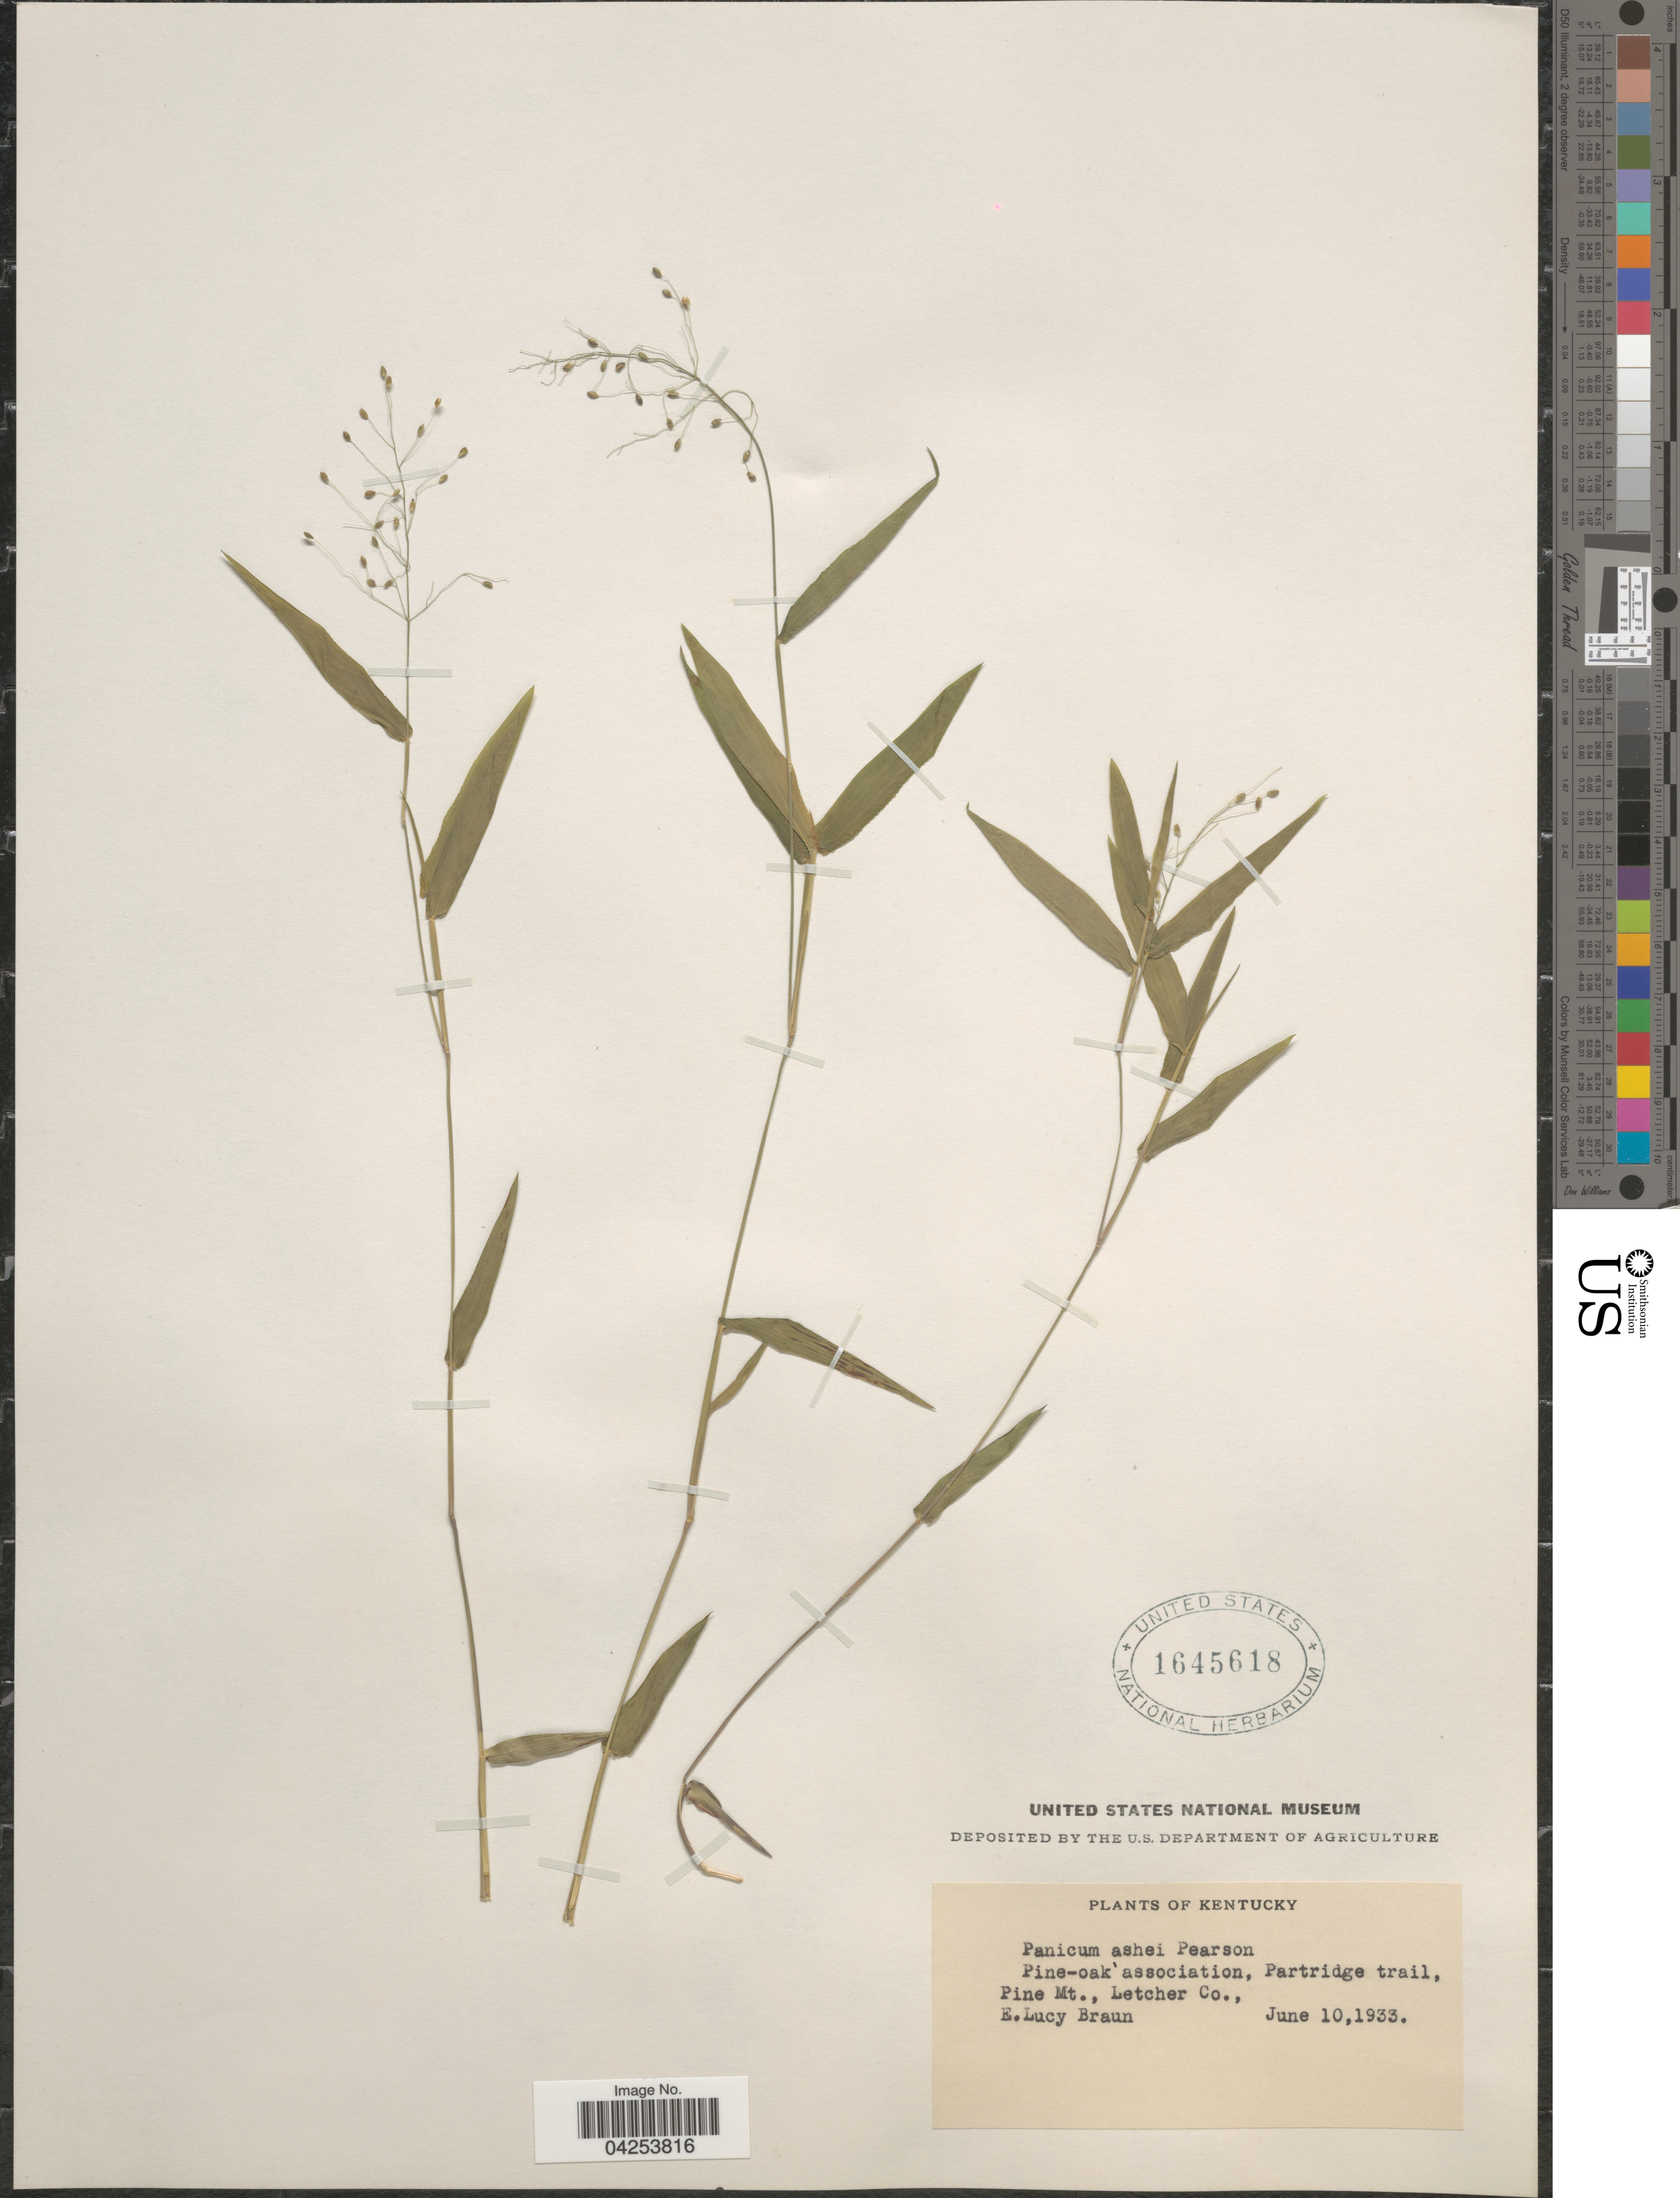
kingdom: Plantae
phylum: Tracheophyta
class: Liliopsida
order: Poales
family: Poaceae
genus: Dichanthelium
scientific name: Dichanthelium commutatum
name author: (Schult.) Gould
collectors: E. L. Braun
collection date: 1933-06-10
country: United States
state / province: Kentucky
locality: Pine-oak association, Partridge trail, Pine Mt., Letcher Co.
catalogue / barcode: US 1645618